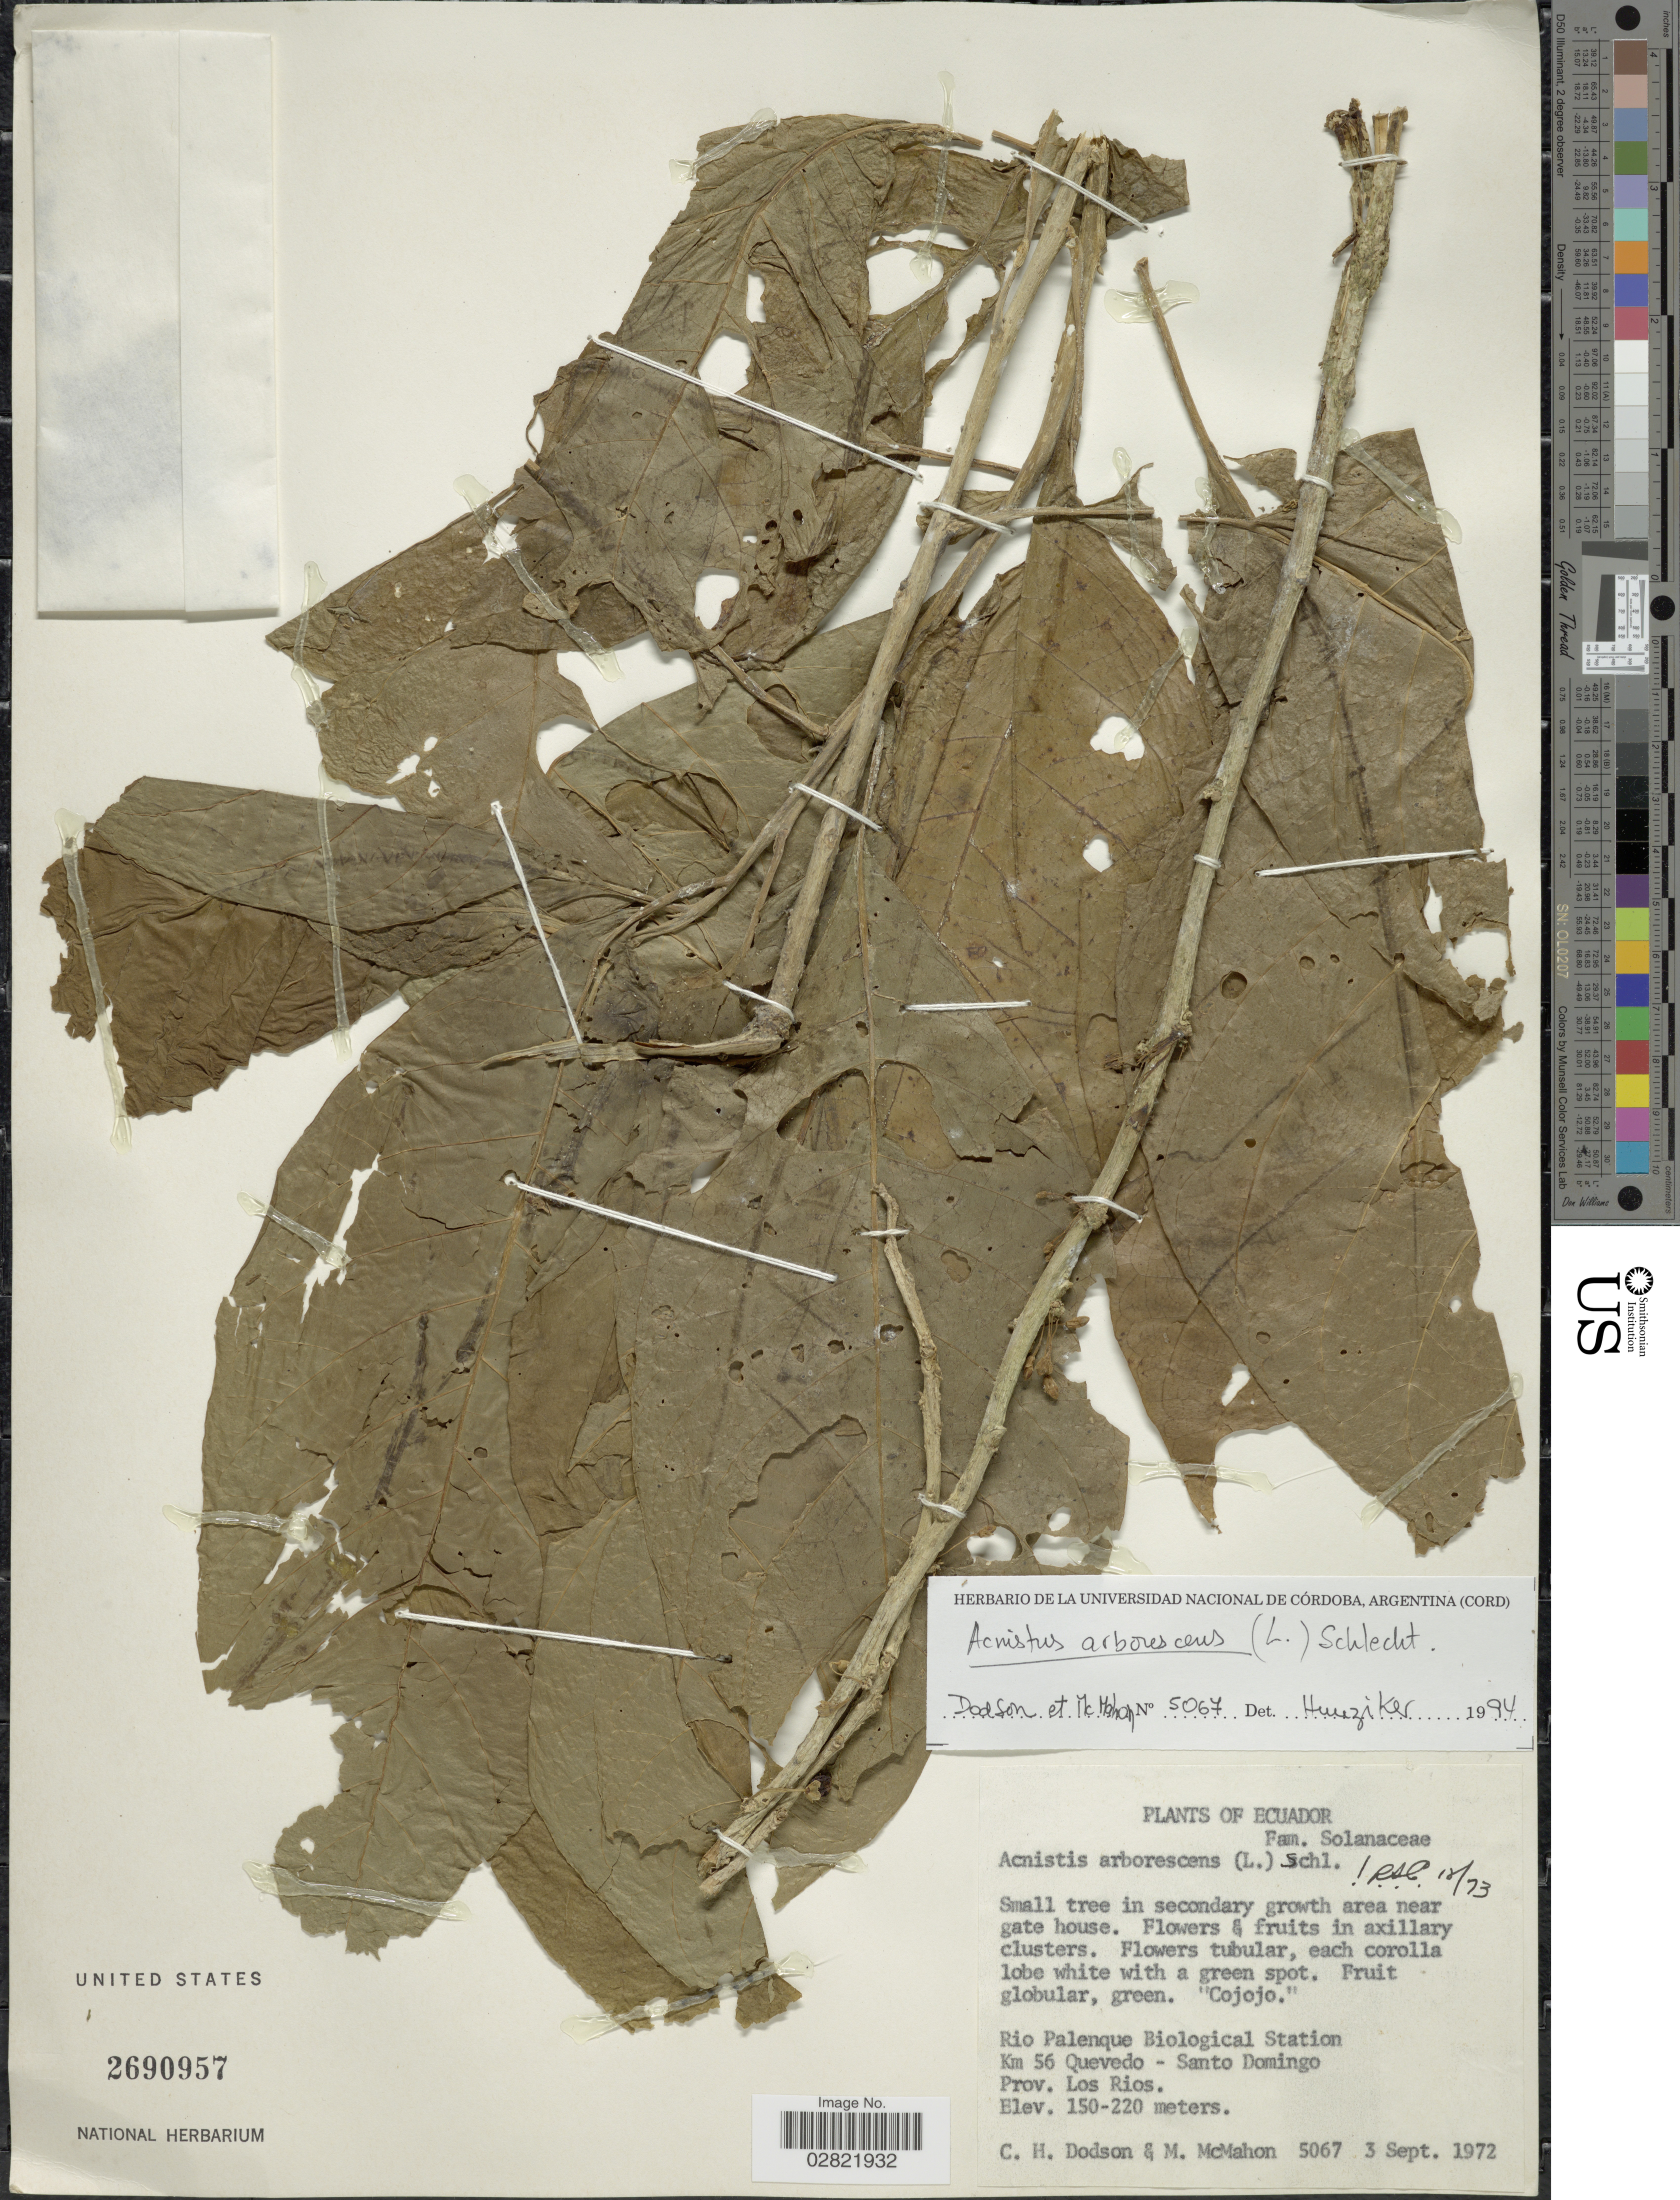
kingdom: Plantae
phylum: Tracheophyta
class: Magnoliopsida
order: Solanales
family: Solanaceae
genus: Acnistus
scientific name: Acnistus arborescens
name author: (L.) Schltdl.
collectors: C. H. Dodson & M. McMahon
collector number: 5067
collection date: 1972-09-03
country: Ecuador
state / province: Los Ríos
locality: Rio Palenque Biological Station, Km 56 Quevedo - Santo Domingo, Prov. Los Rios.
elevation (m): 150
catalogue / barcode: US 2690957